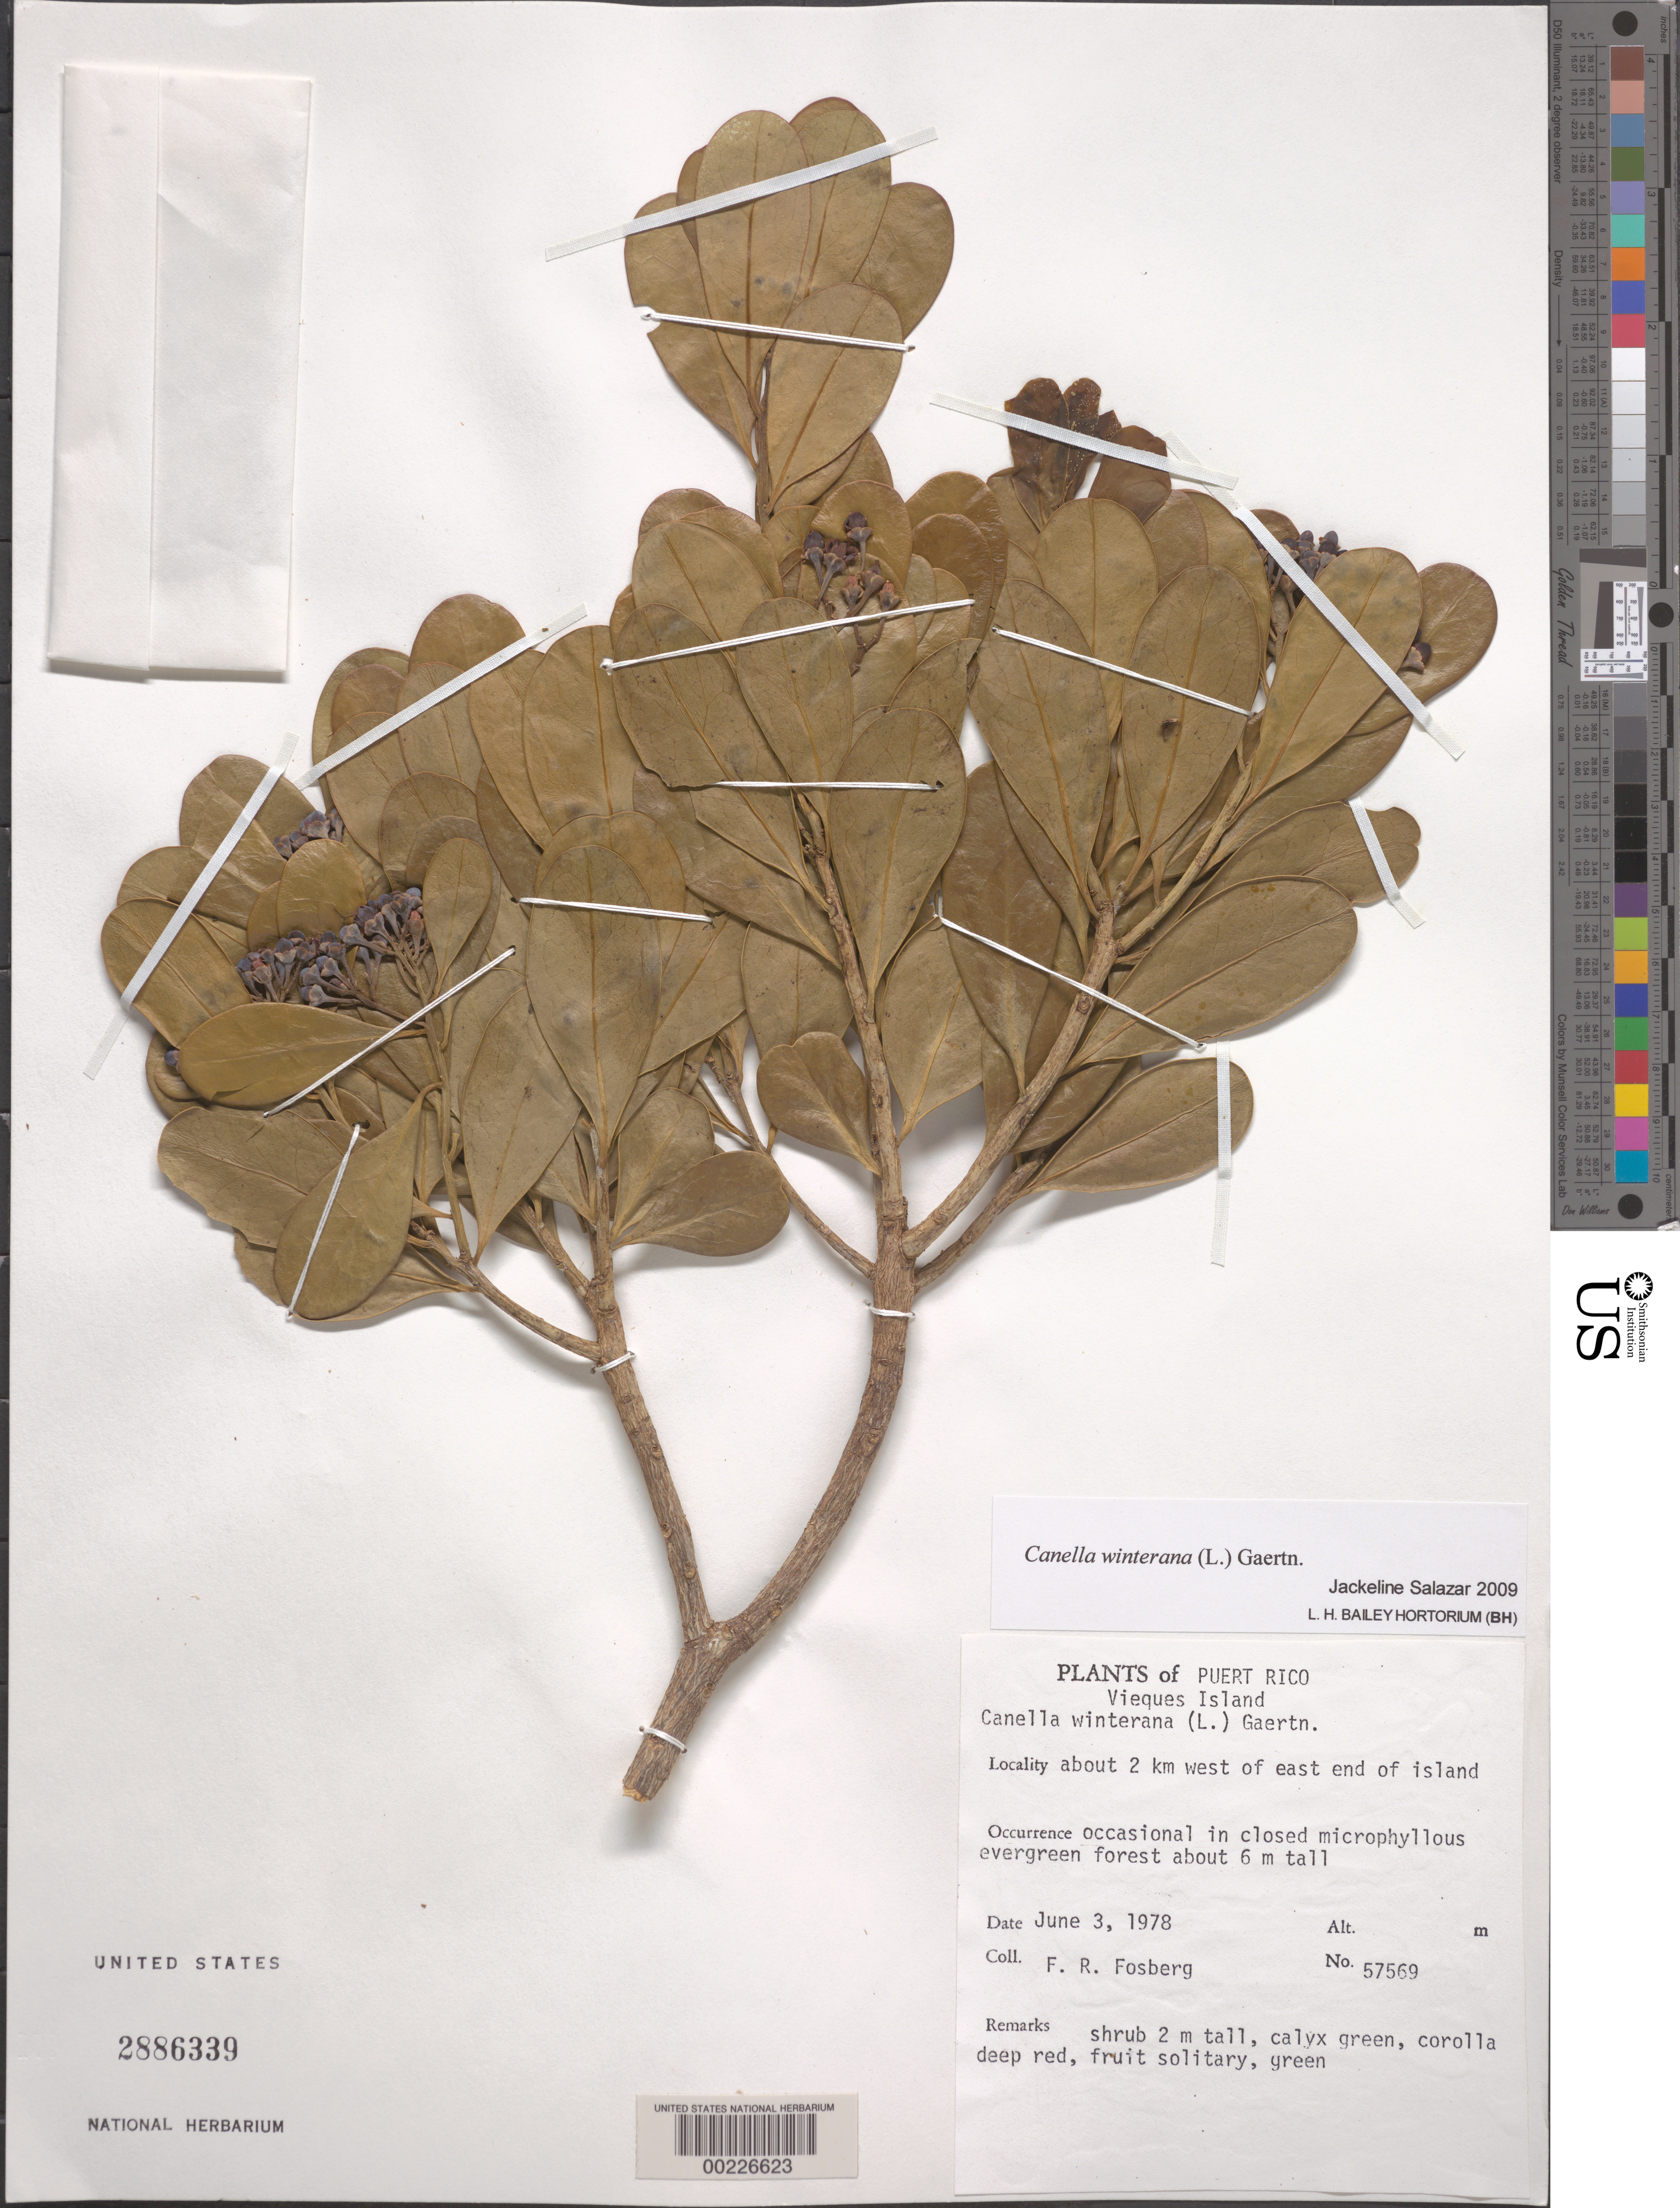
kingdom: Plantae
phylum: Tracheophyta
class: Magnoliopsida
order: Canellales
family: Canellaceae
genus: Canella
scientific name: Canella winterana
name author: (L.) Gaertn.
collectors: F. R. Fosberg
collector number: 57569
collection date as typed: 03 Jun 1978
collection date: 1978-06-03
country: Puerto Rico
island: Greater Antilles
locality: About 2 km w of e end of island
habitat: In closed microphyllous evergreen forest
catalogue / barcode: US 2886339